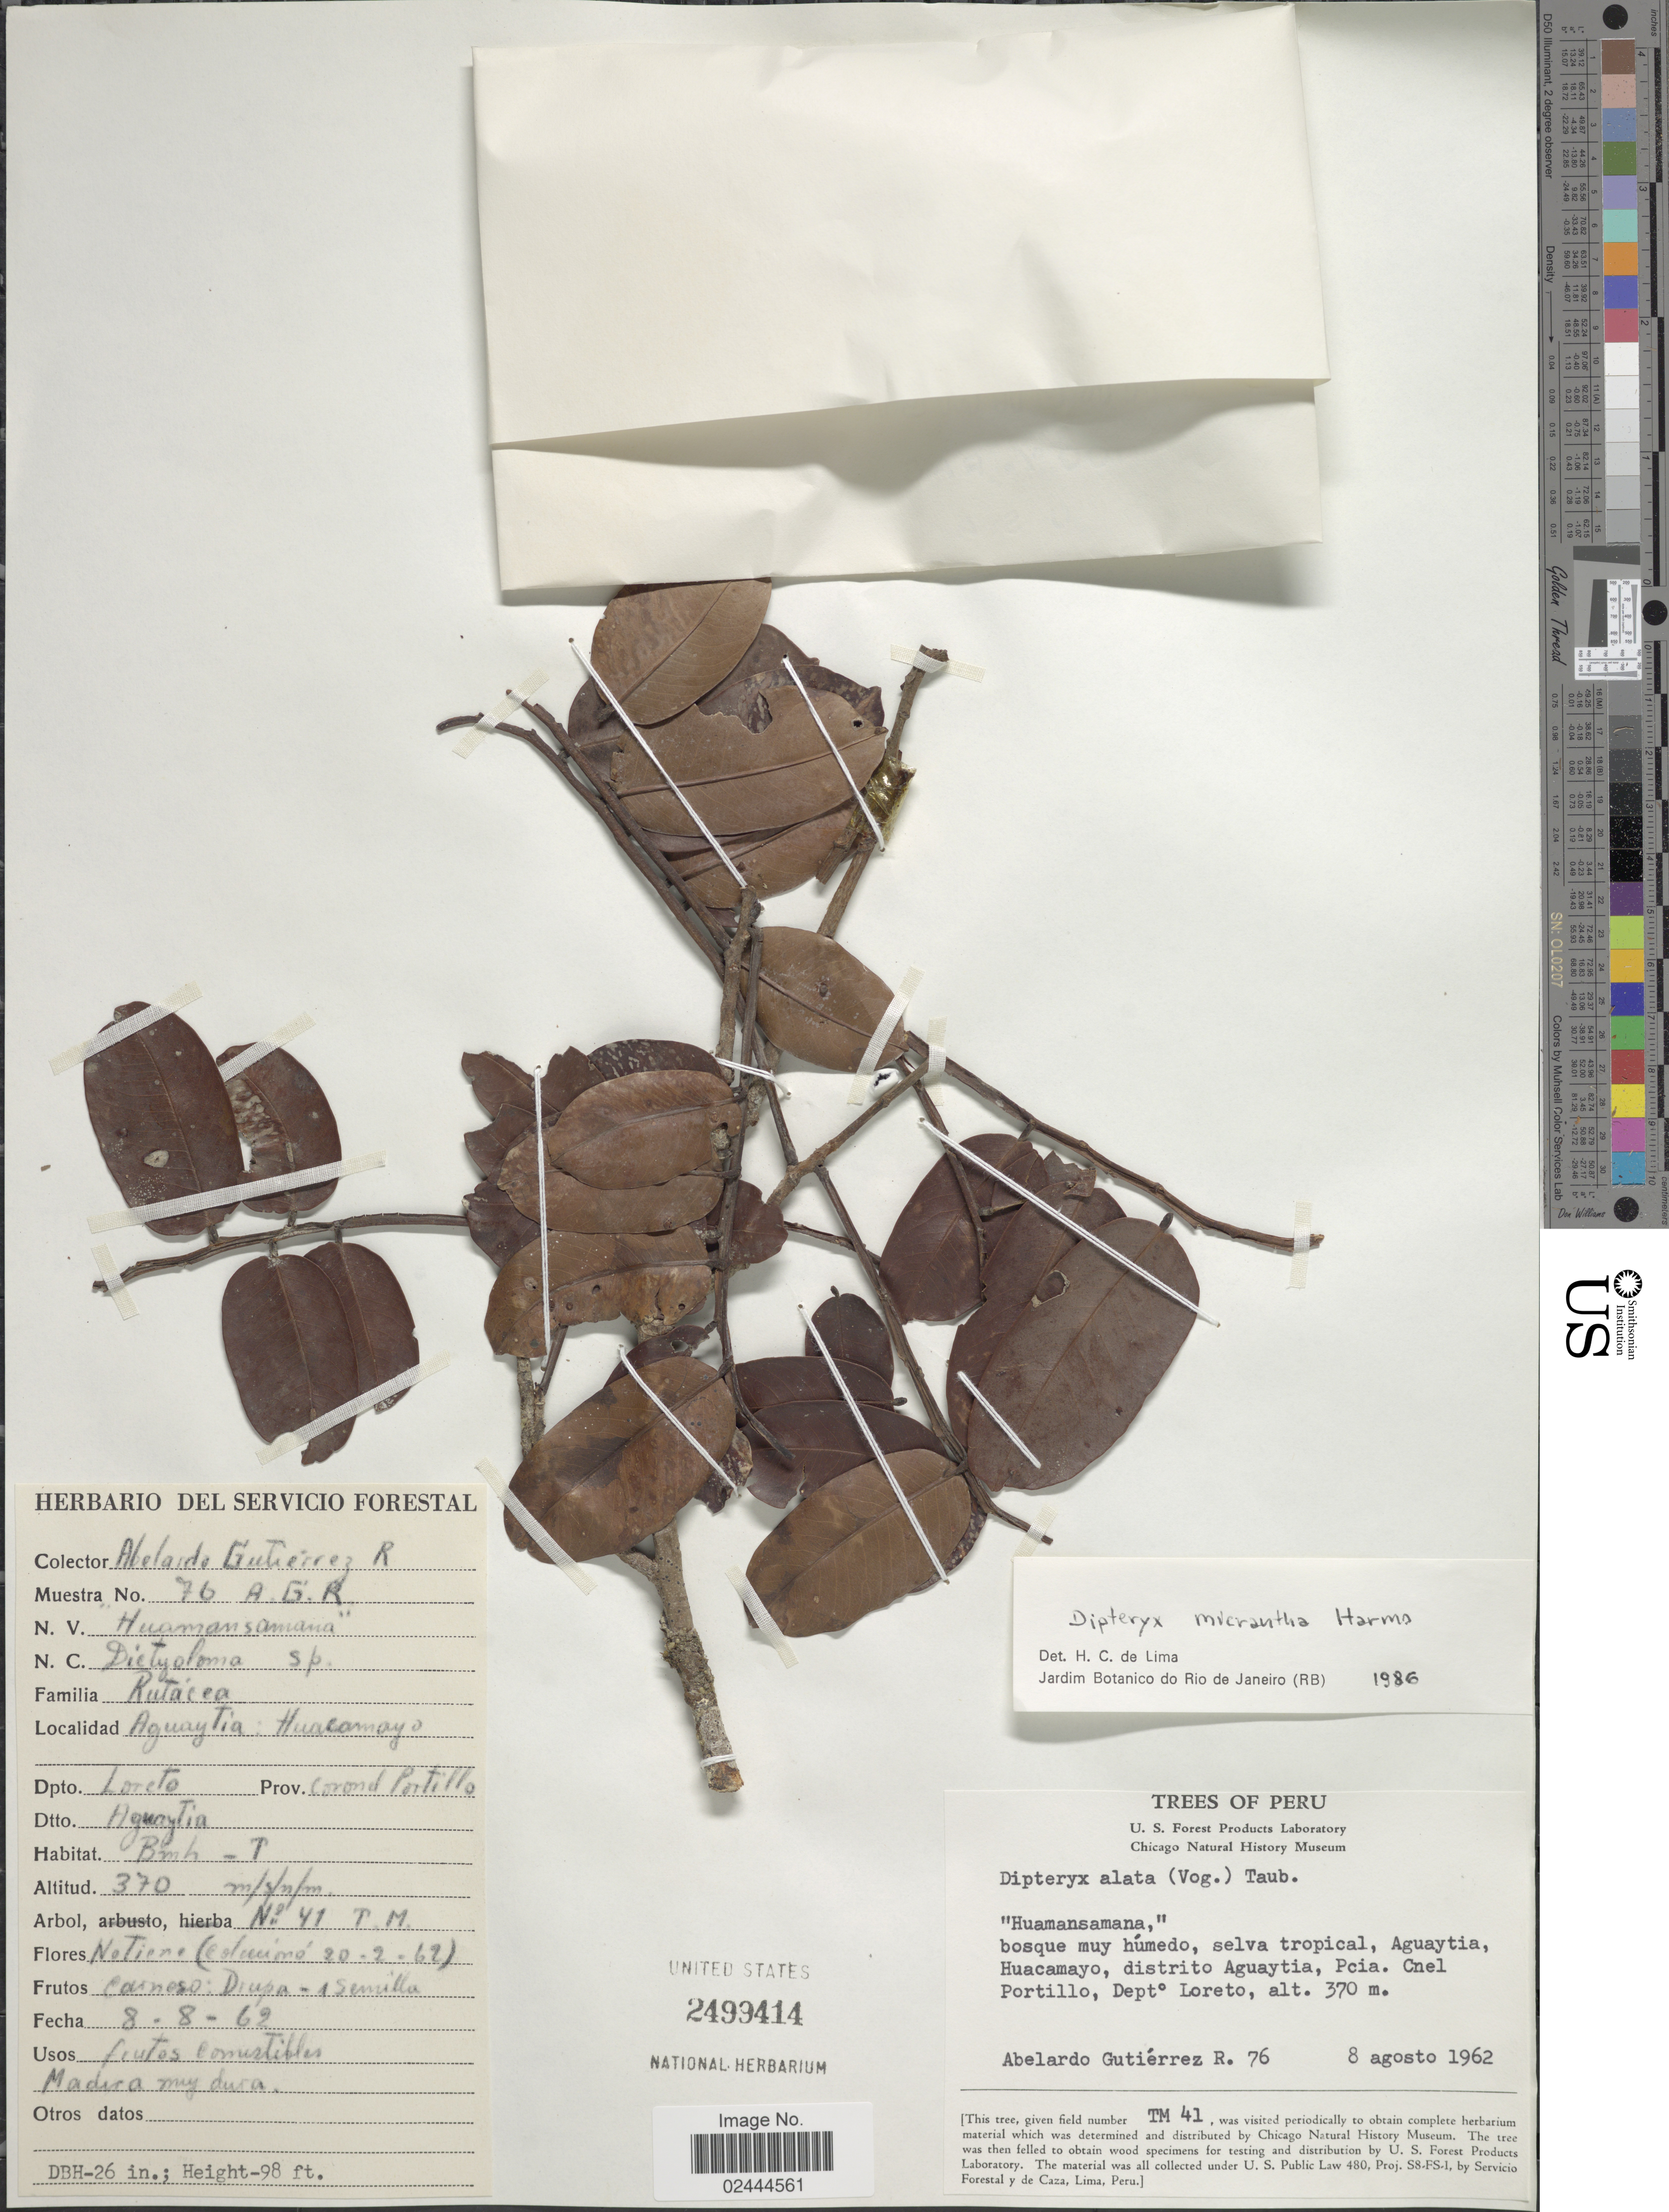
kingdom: Plantae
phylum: Tracheophyta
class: Magnoliopsida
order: Fabales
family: Fabaceae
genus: Dipteryx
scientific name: Dipteryx micrantha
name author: Harms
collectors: A. Gutiérrez R.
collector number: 76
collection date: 1962-08-08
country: Peru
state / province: Loreto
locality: Aguaytia, Huacamayo, distrito Aguaytia, Pcia. Cnel Portillo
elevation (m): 370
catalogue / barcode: US 2499414